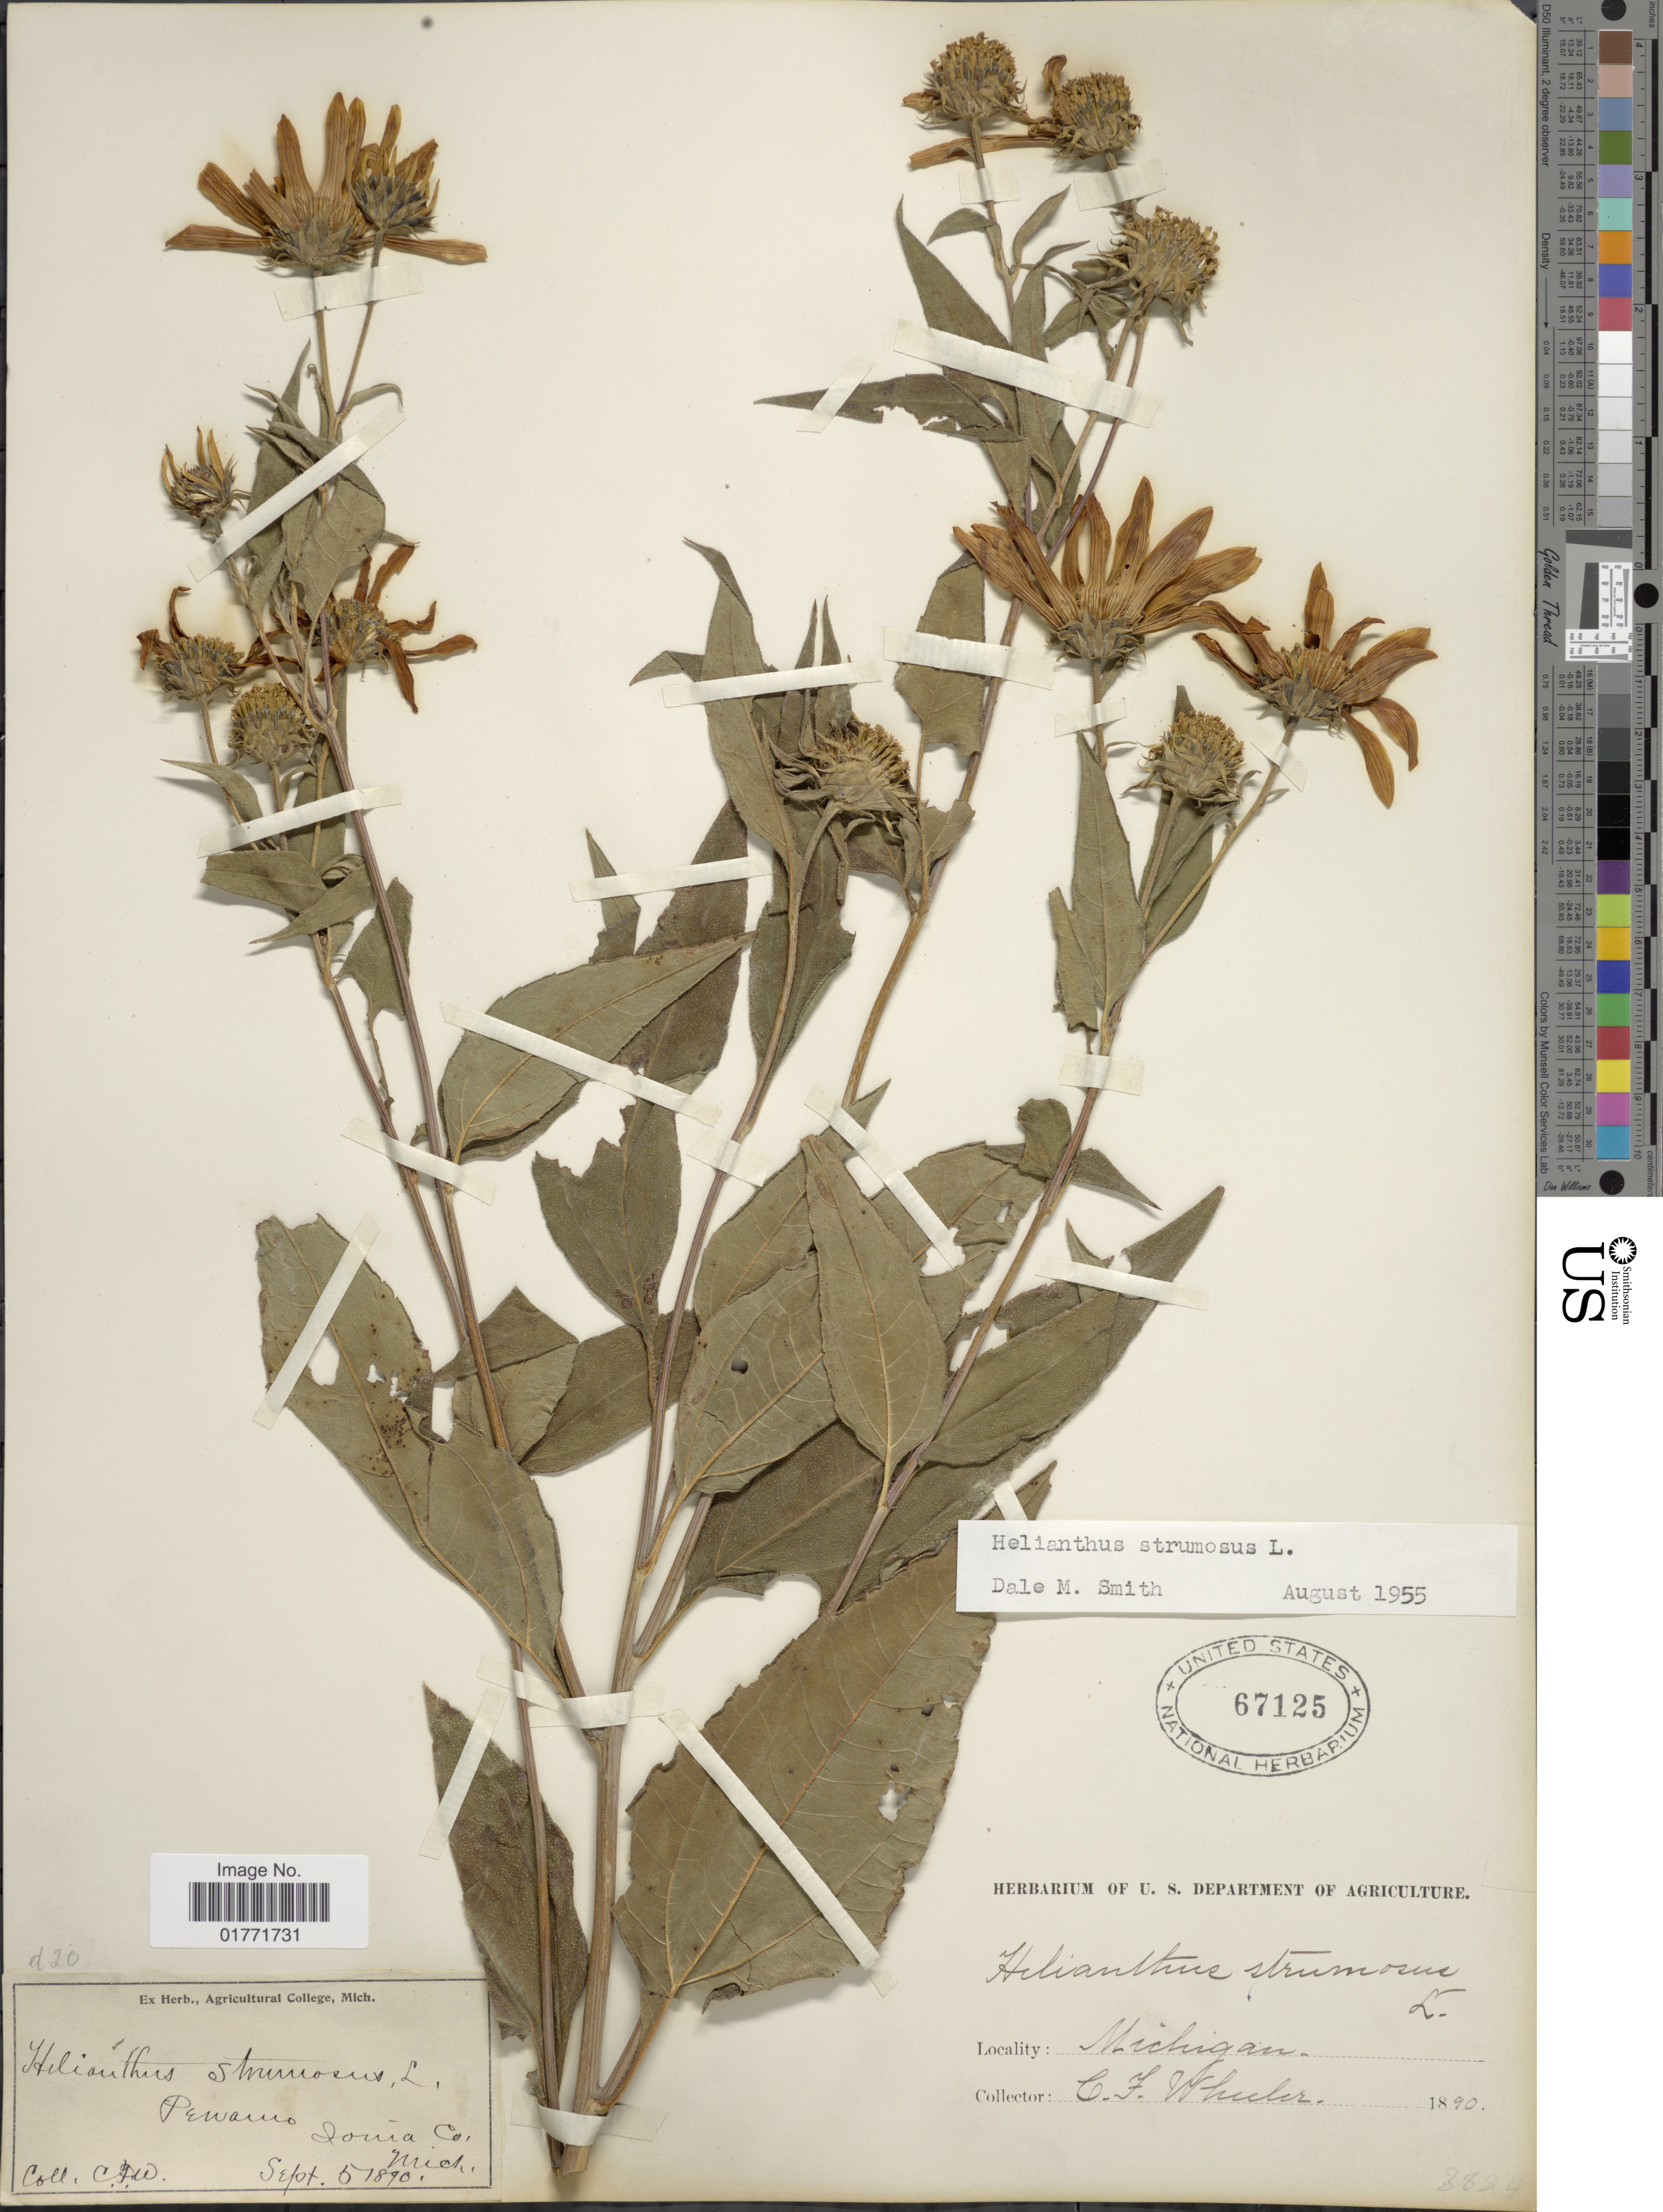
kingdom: Plantae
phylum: Tracheophyta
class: Magnoliopsida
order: Asterales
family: Asteraceae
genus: Helianthus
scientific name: Helianthus strumosus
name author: L.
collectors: C. Wheeler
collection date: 1890-09-05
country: United States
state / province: Michigan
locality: Michigan, Pewamo, Ionia Co.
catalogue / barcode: US 67125